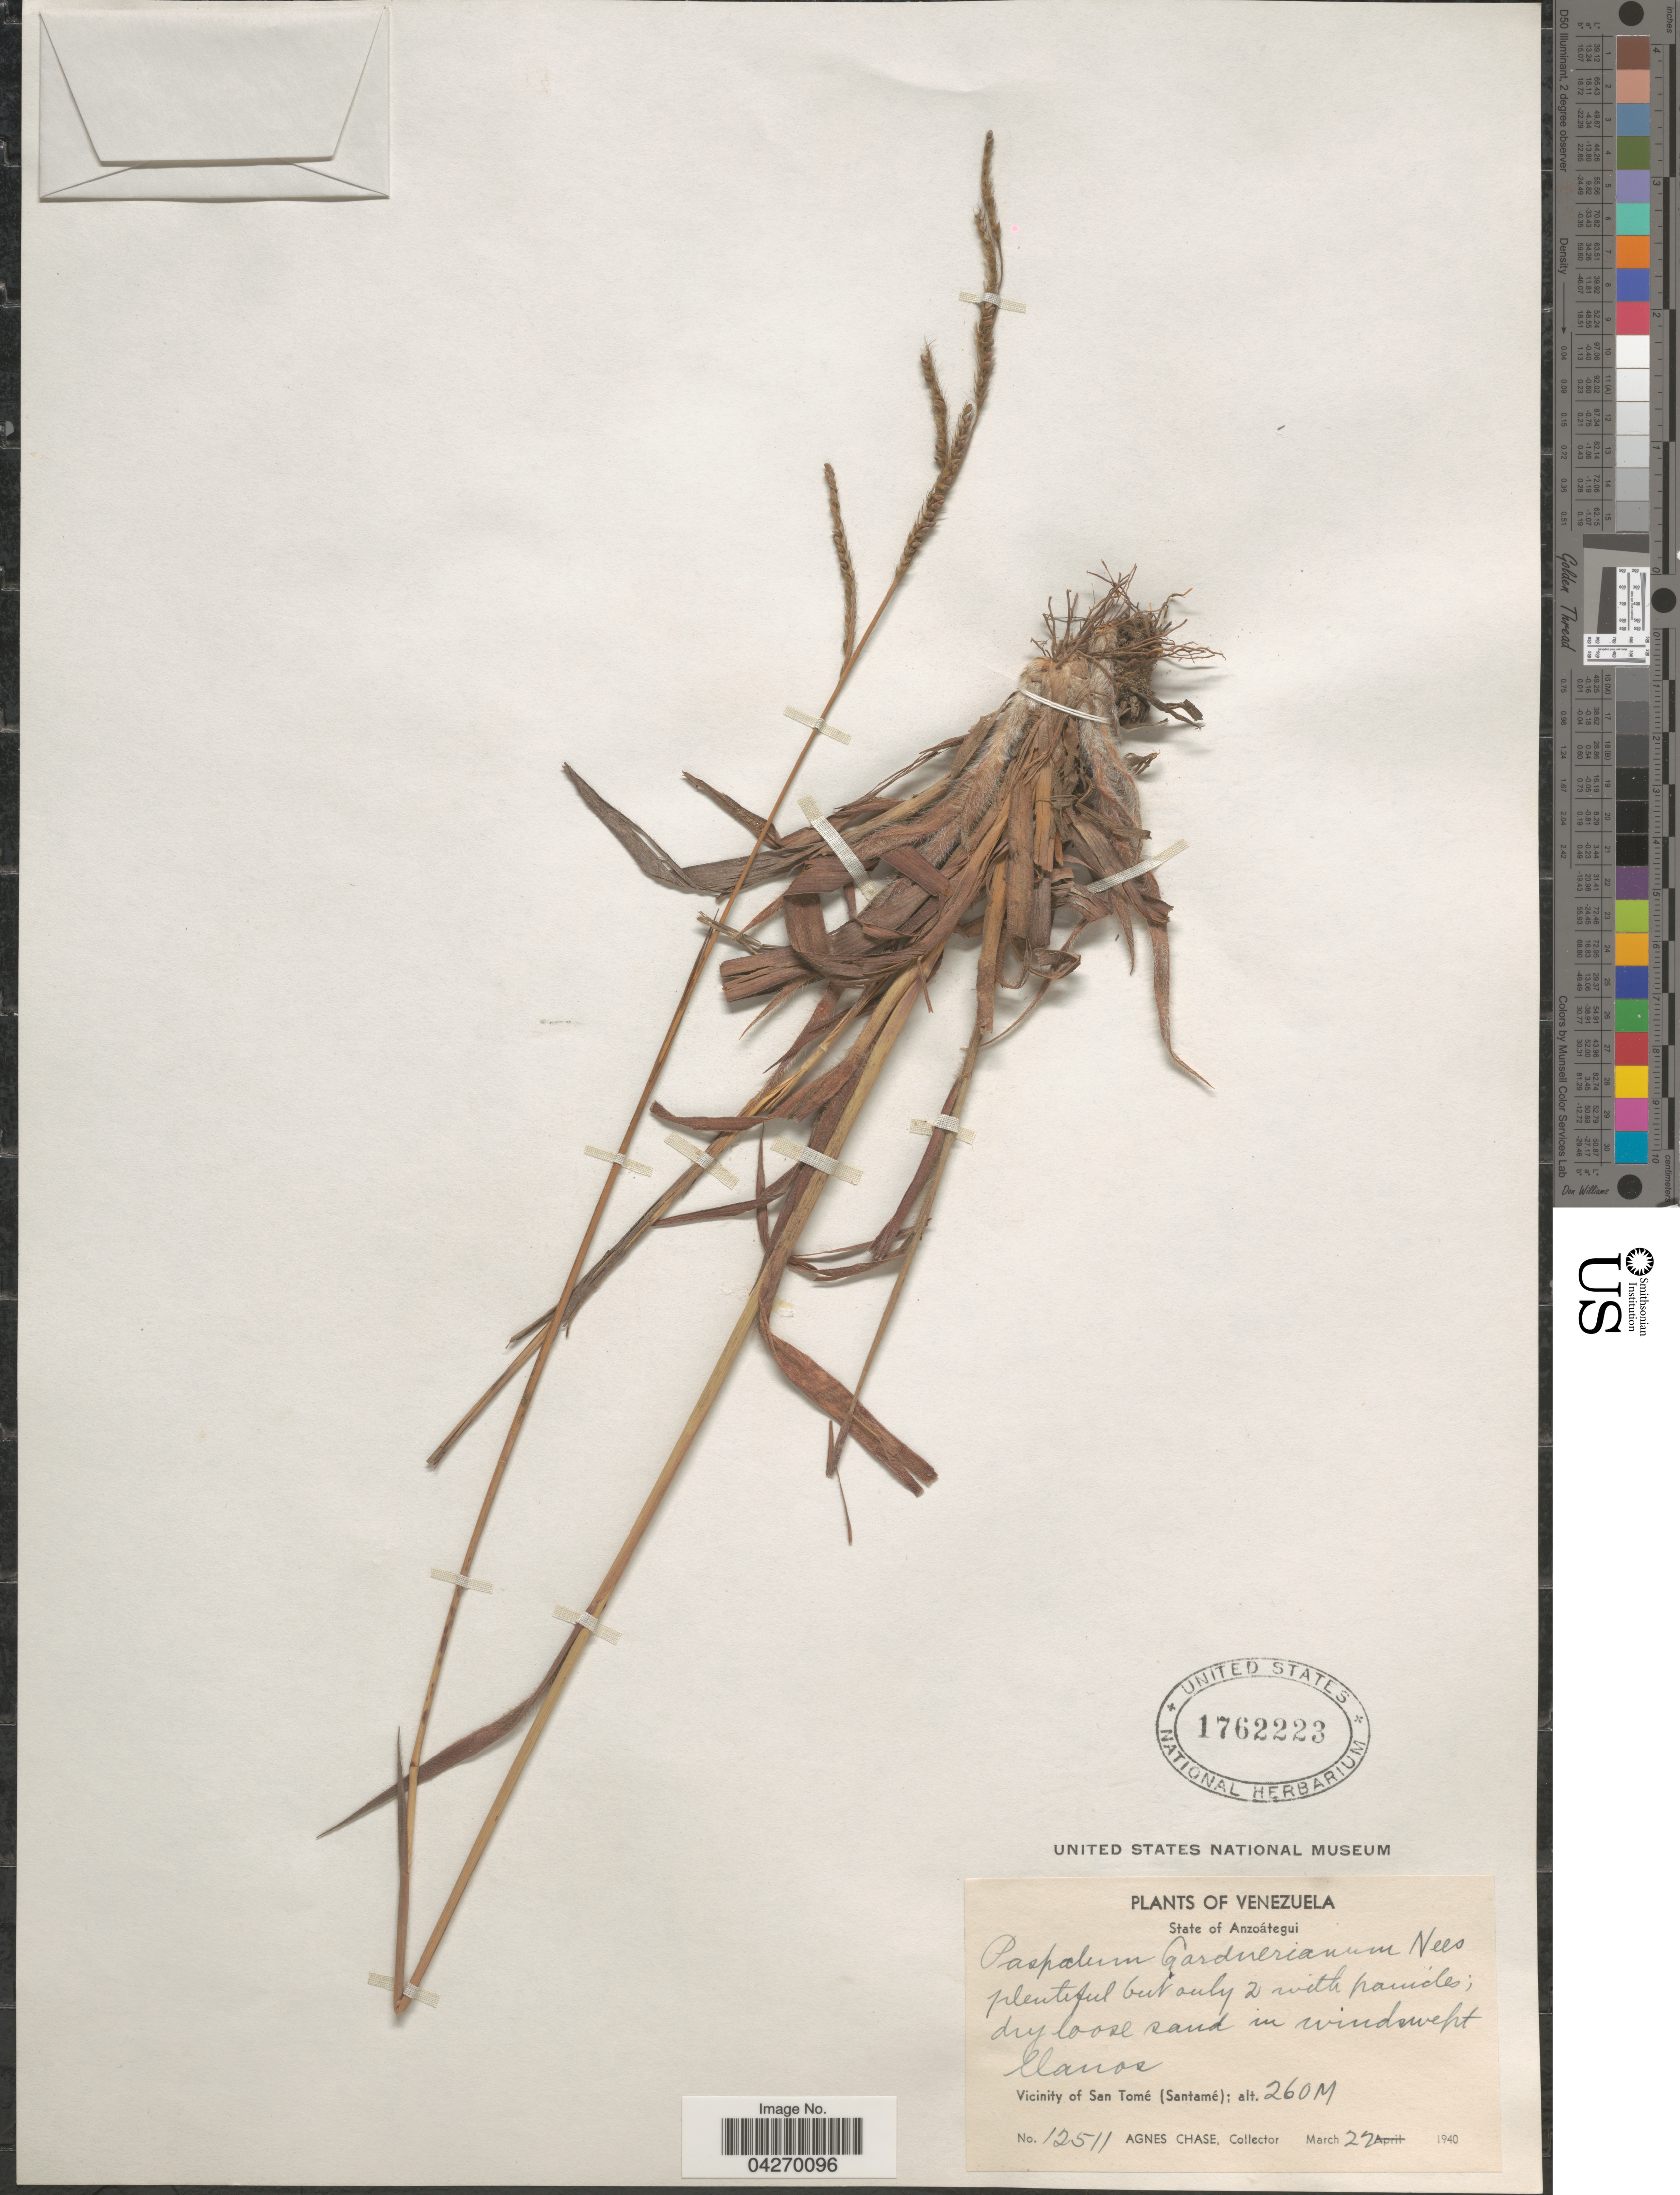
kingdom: Plantae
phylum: Tracheophyta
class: Liliopsida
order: Poales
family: Poaceae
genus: Paspalum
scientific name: Paspalum gardnerianum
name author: Nees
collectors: A. Chase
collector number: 12511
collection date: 1940-03-22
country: Venezuela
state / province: Anzoategui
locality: Vicinity of San Tomé (Santamé).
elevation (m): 260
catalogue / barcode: US 1762223